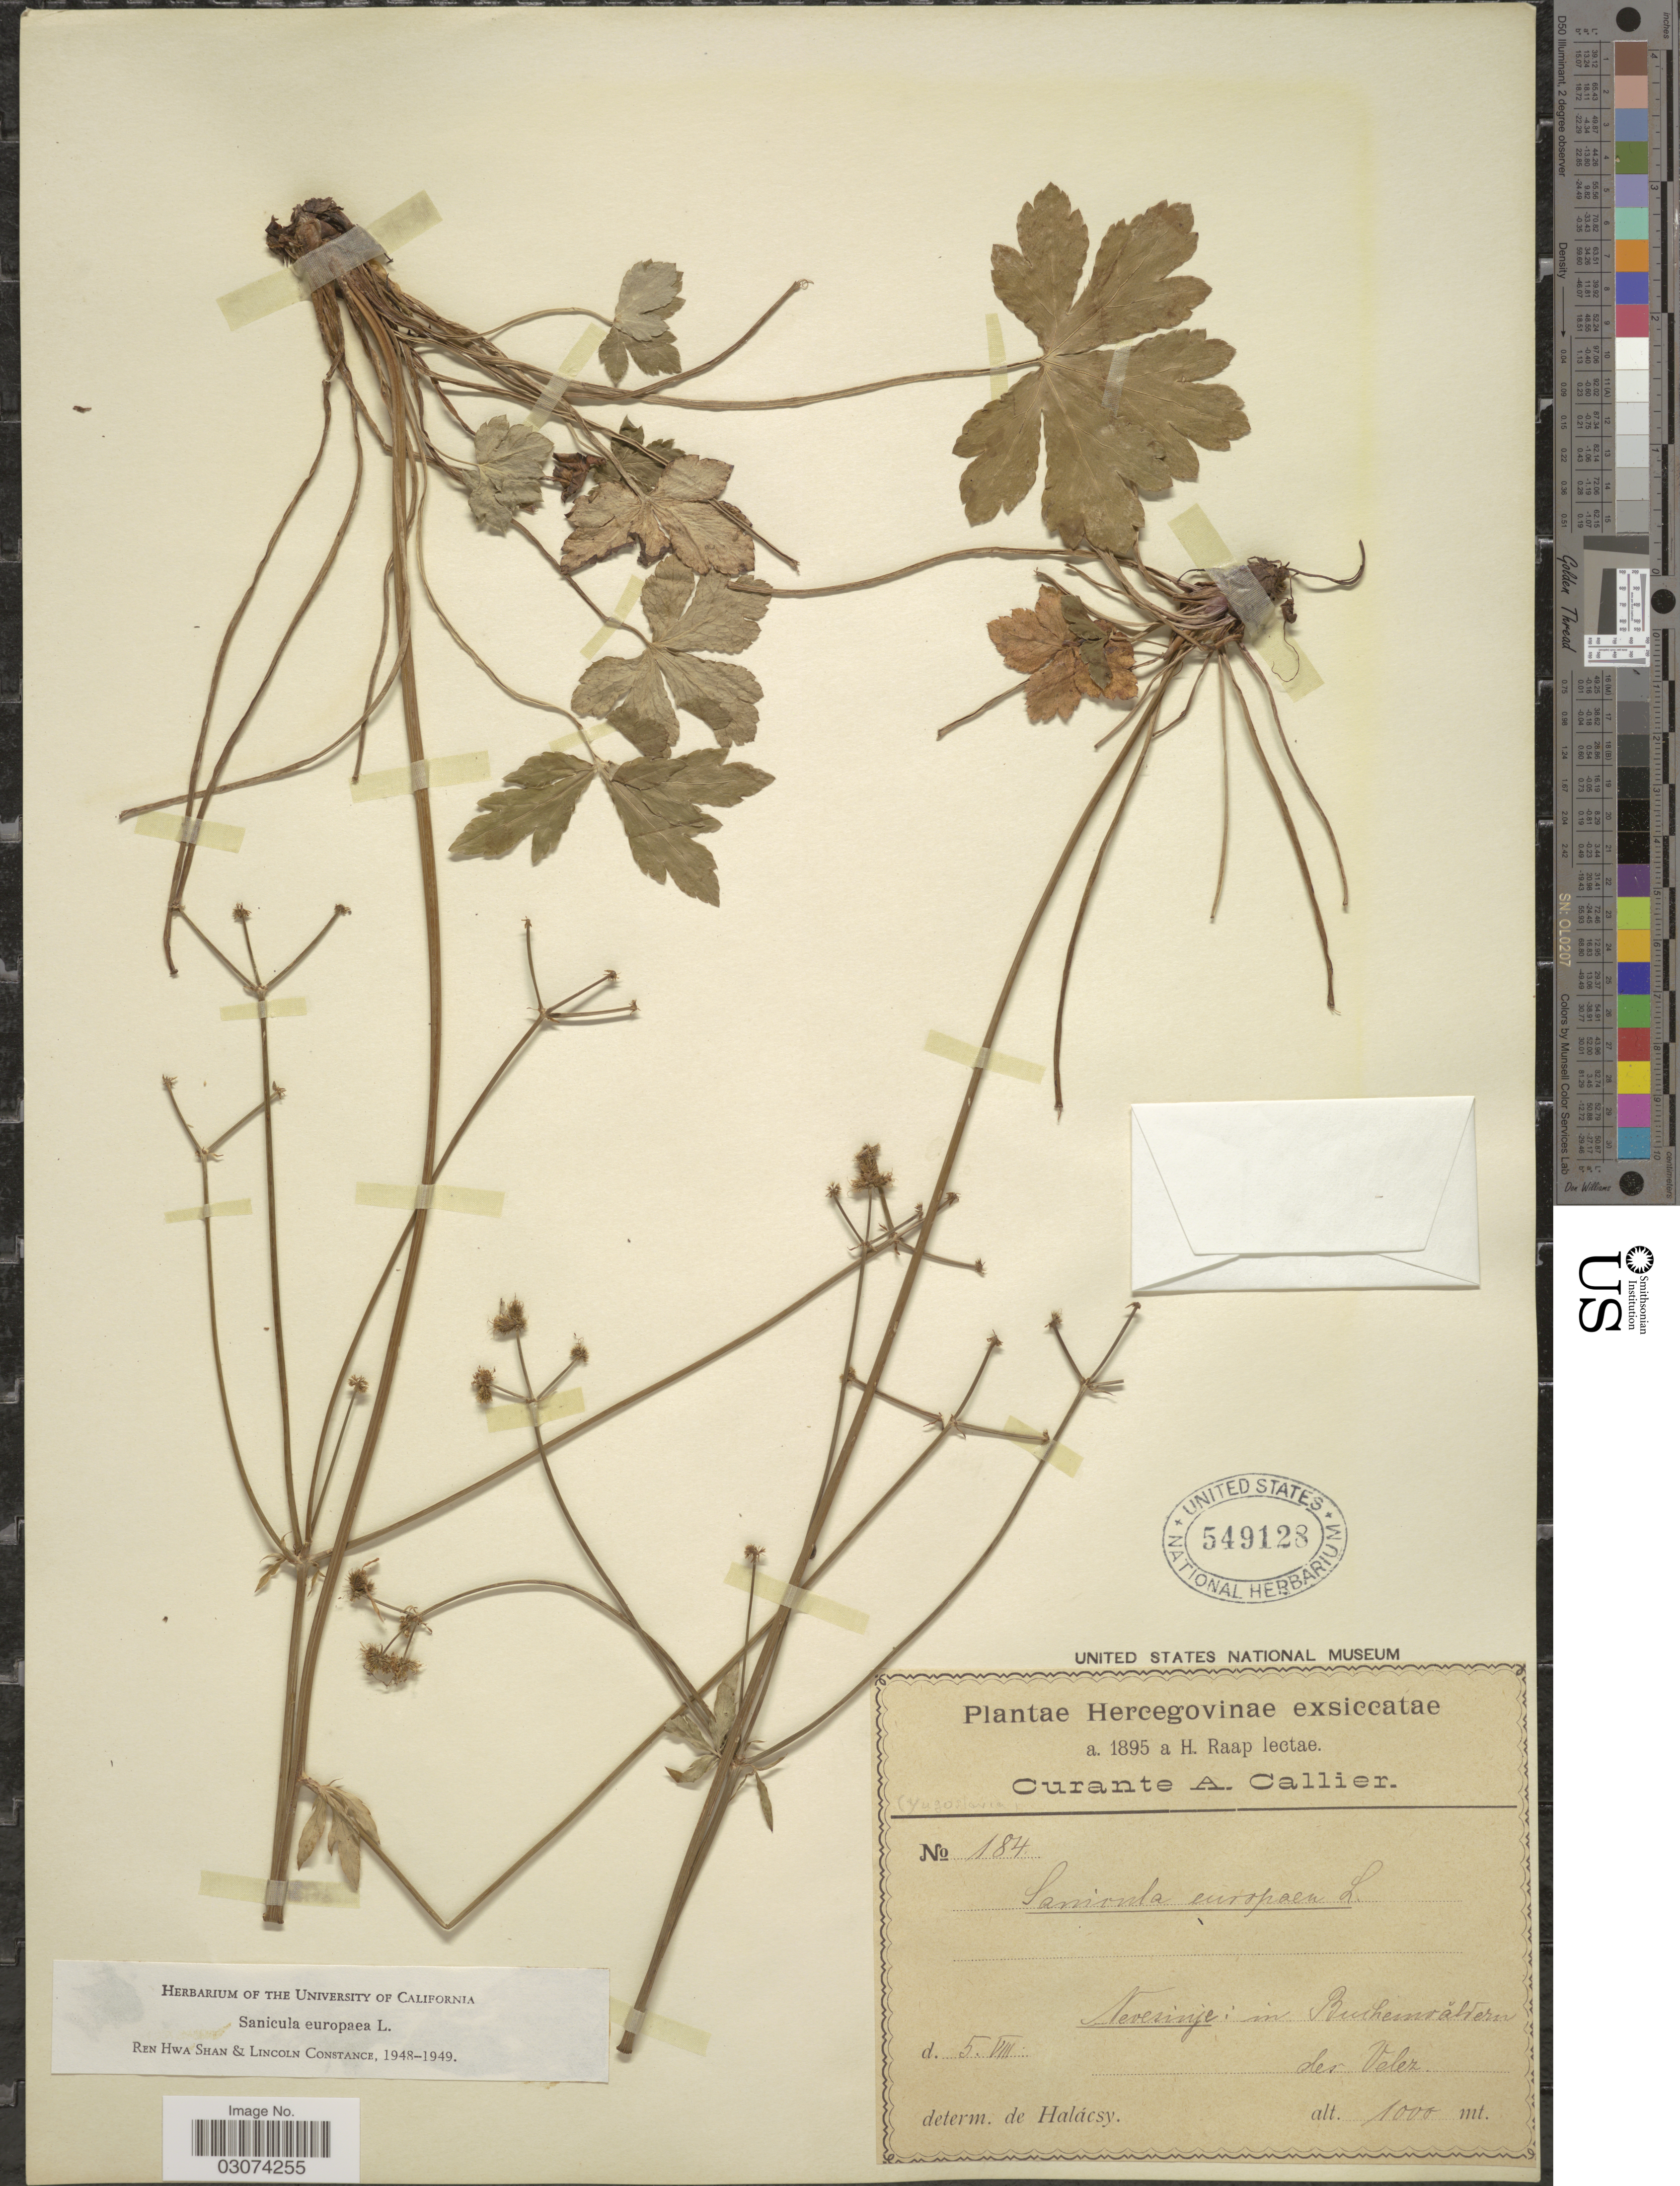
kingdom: Plantae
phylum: Tracheophyta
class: Magnoliopsida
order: Apiales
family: Apiaceae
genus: Sanicula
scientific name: Sanicula europaea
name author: L.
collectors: H. Raap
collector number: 184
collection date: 1895-08-05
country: Bosnia and Herzegovina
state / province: Srpska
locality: Hercegovinae. Nevesinje: in Buchenwäldern der Velez.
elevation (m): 1000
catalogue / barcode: US 549128